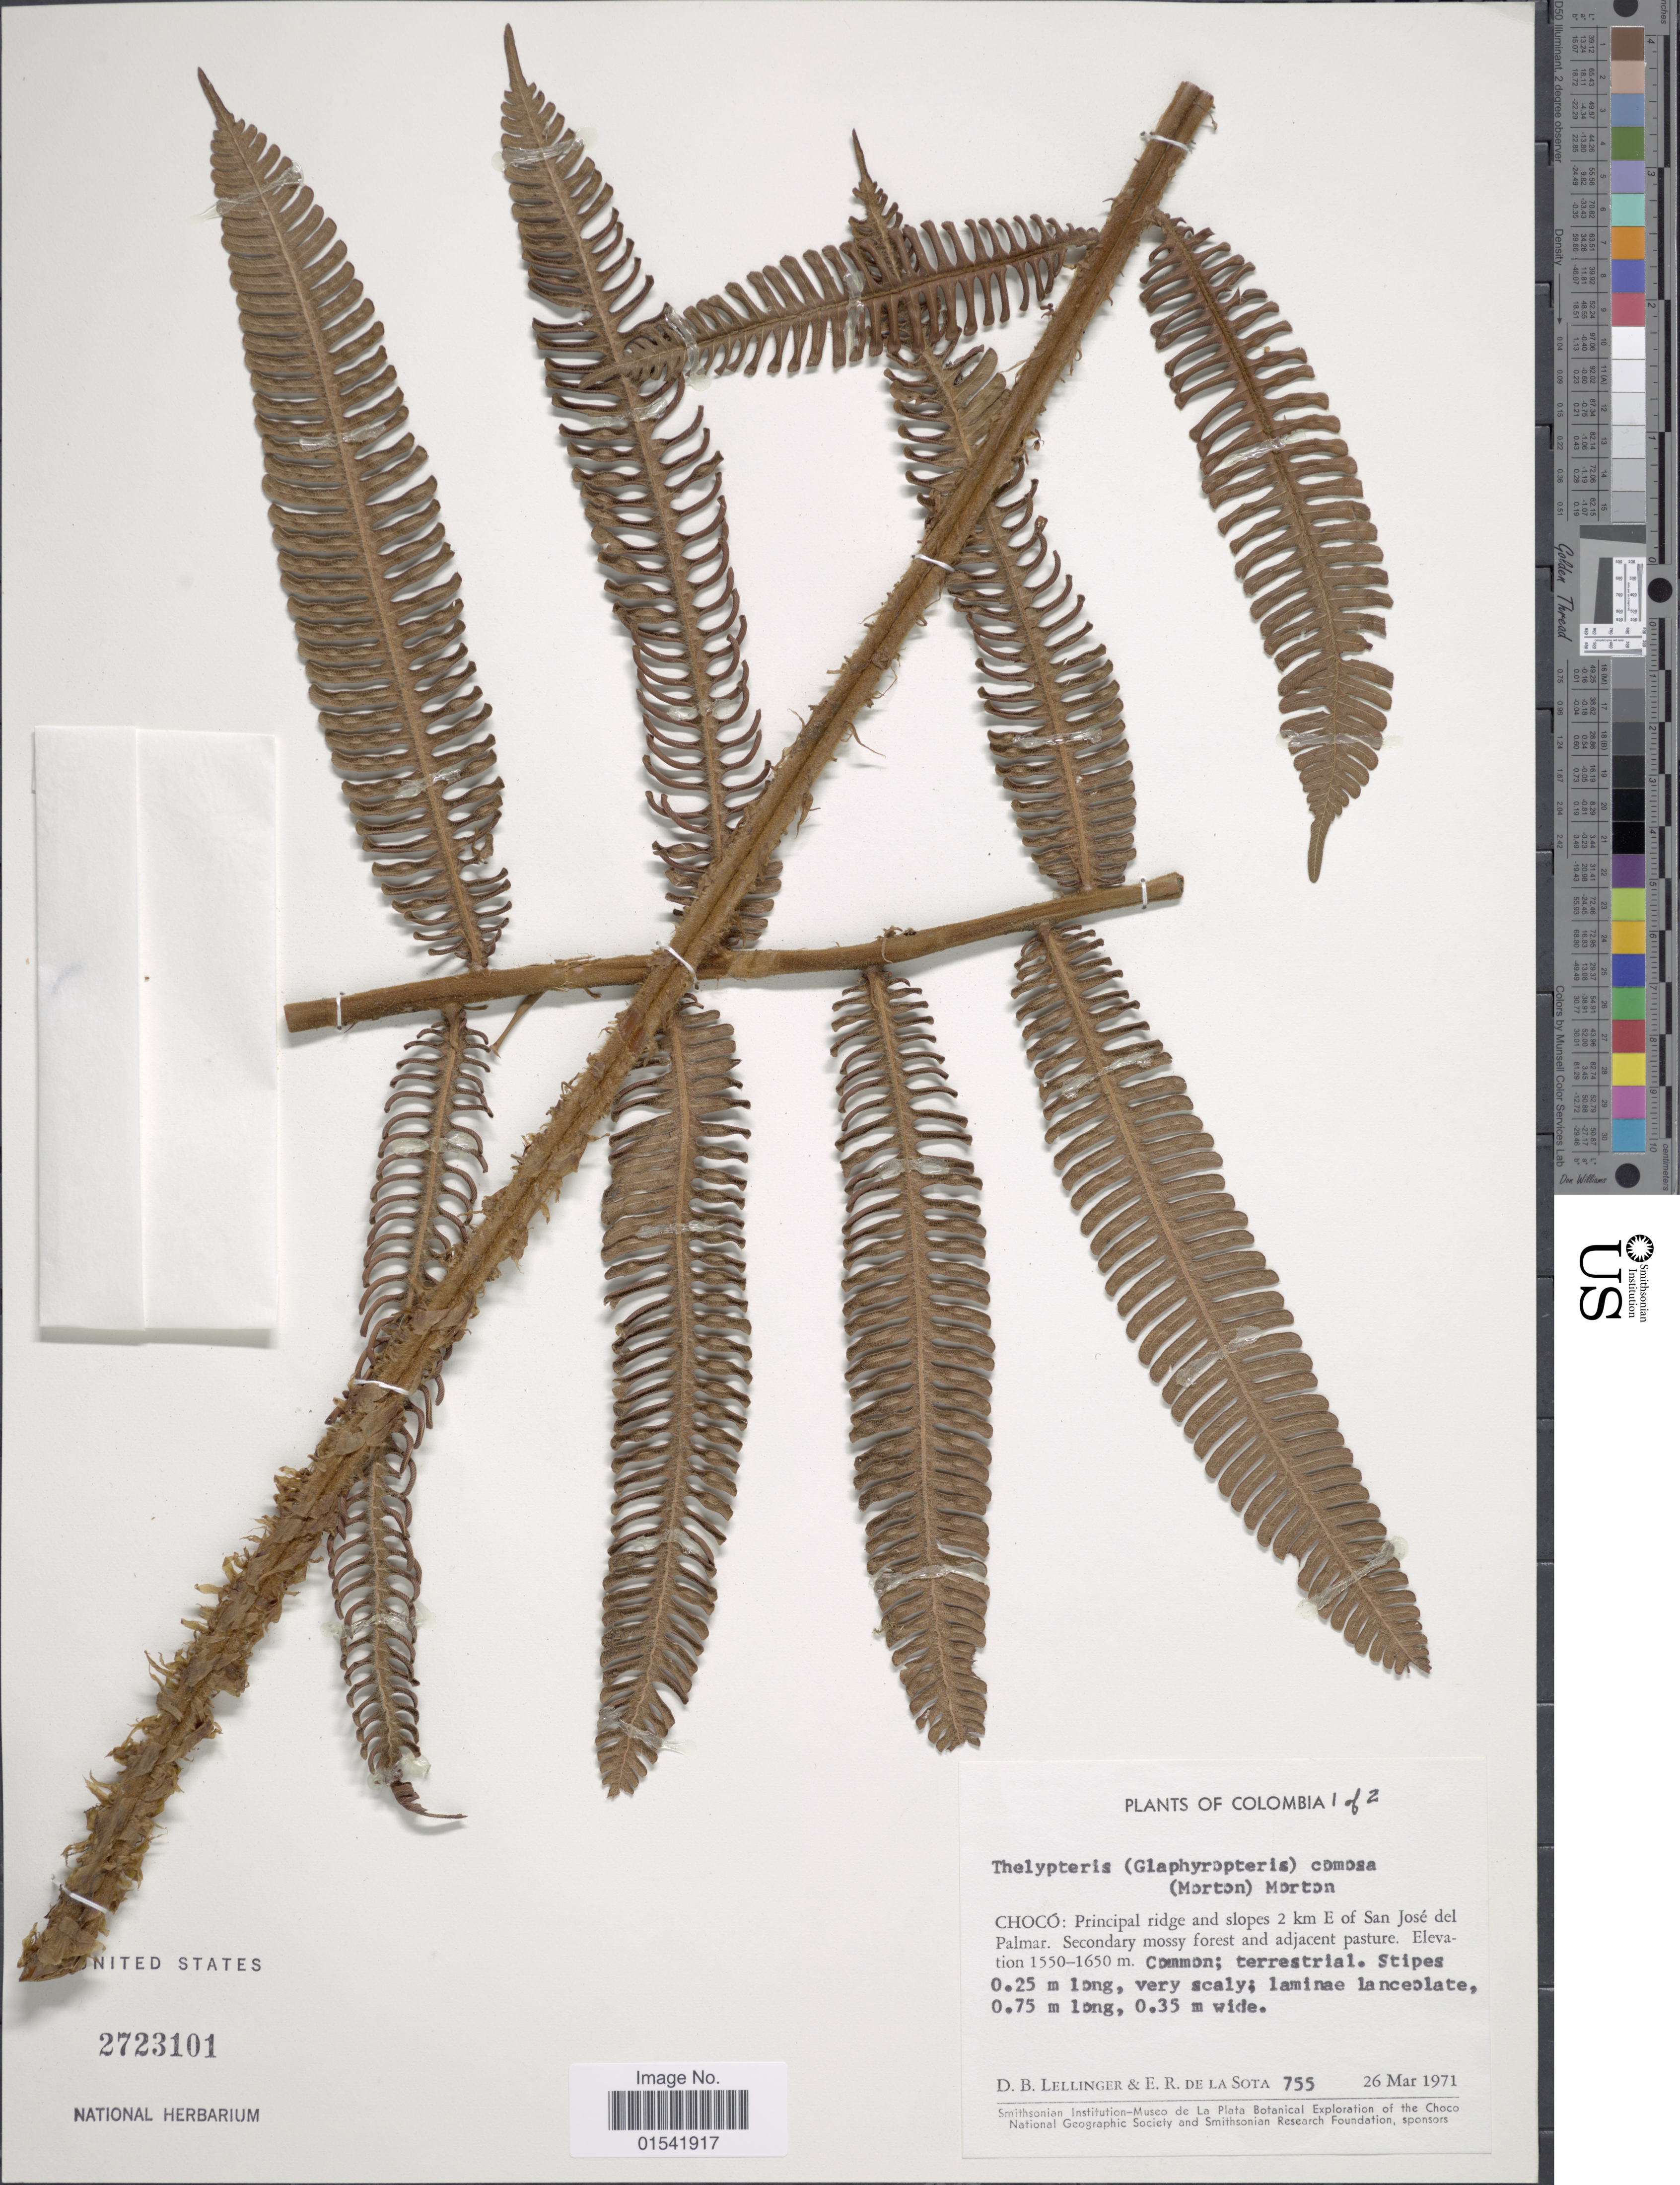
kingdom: Plantae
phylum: Tracheophyta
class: Polypodiopsida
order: Polypodiales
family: Thelypteridaceae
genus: Steiropteris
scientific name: Steiropteris comosa (C.V. Morton) comb. nov., ined. 2015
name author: (C.V. Morton)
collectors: D. B. Lellinger & E. R. de la Sota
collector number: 755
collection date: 1971-03-26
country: Colombia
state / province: Chocó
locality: Principal ridge and slopes 2 km E of San José del Palmar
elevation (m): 1550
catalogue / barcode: US 2723101